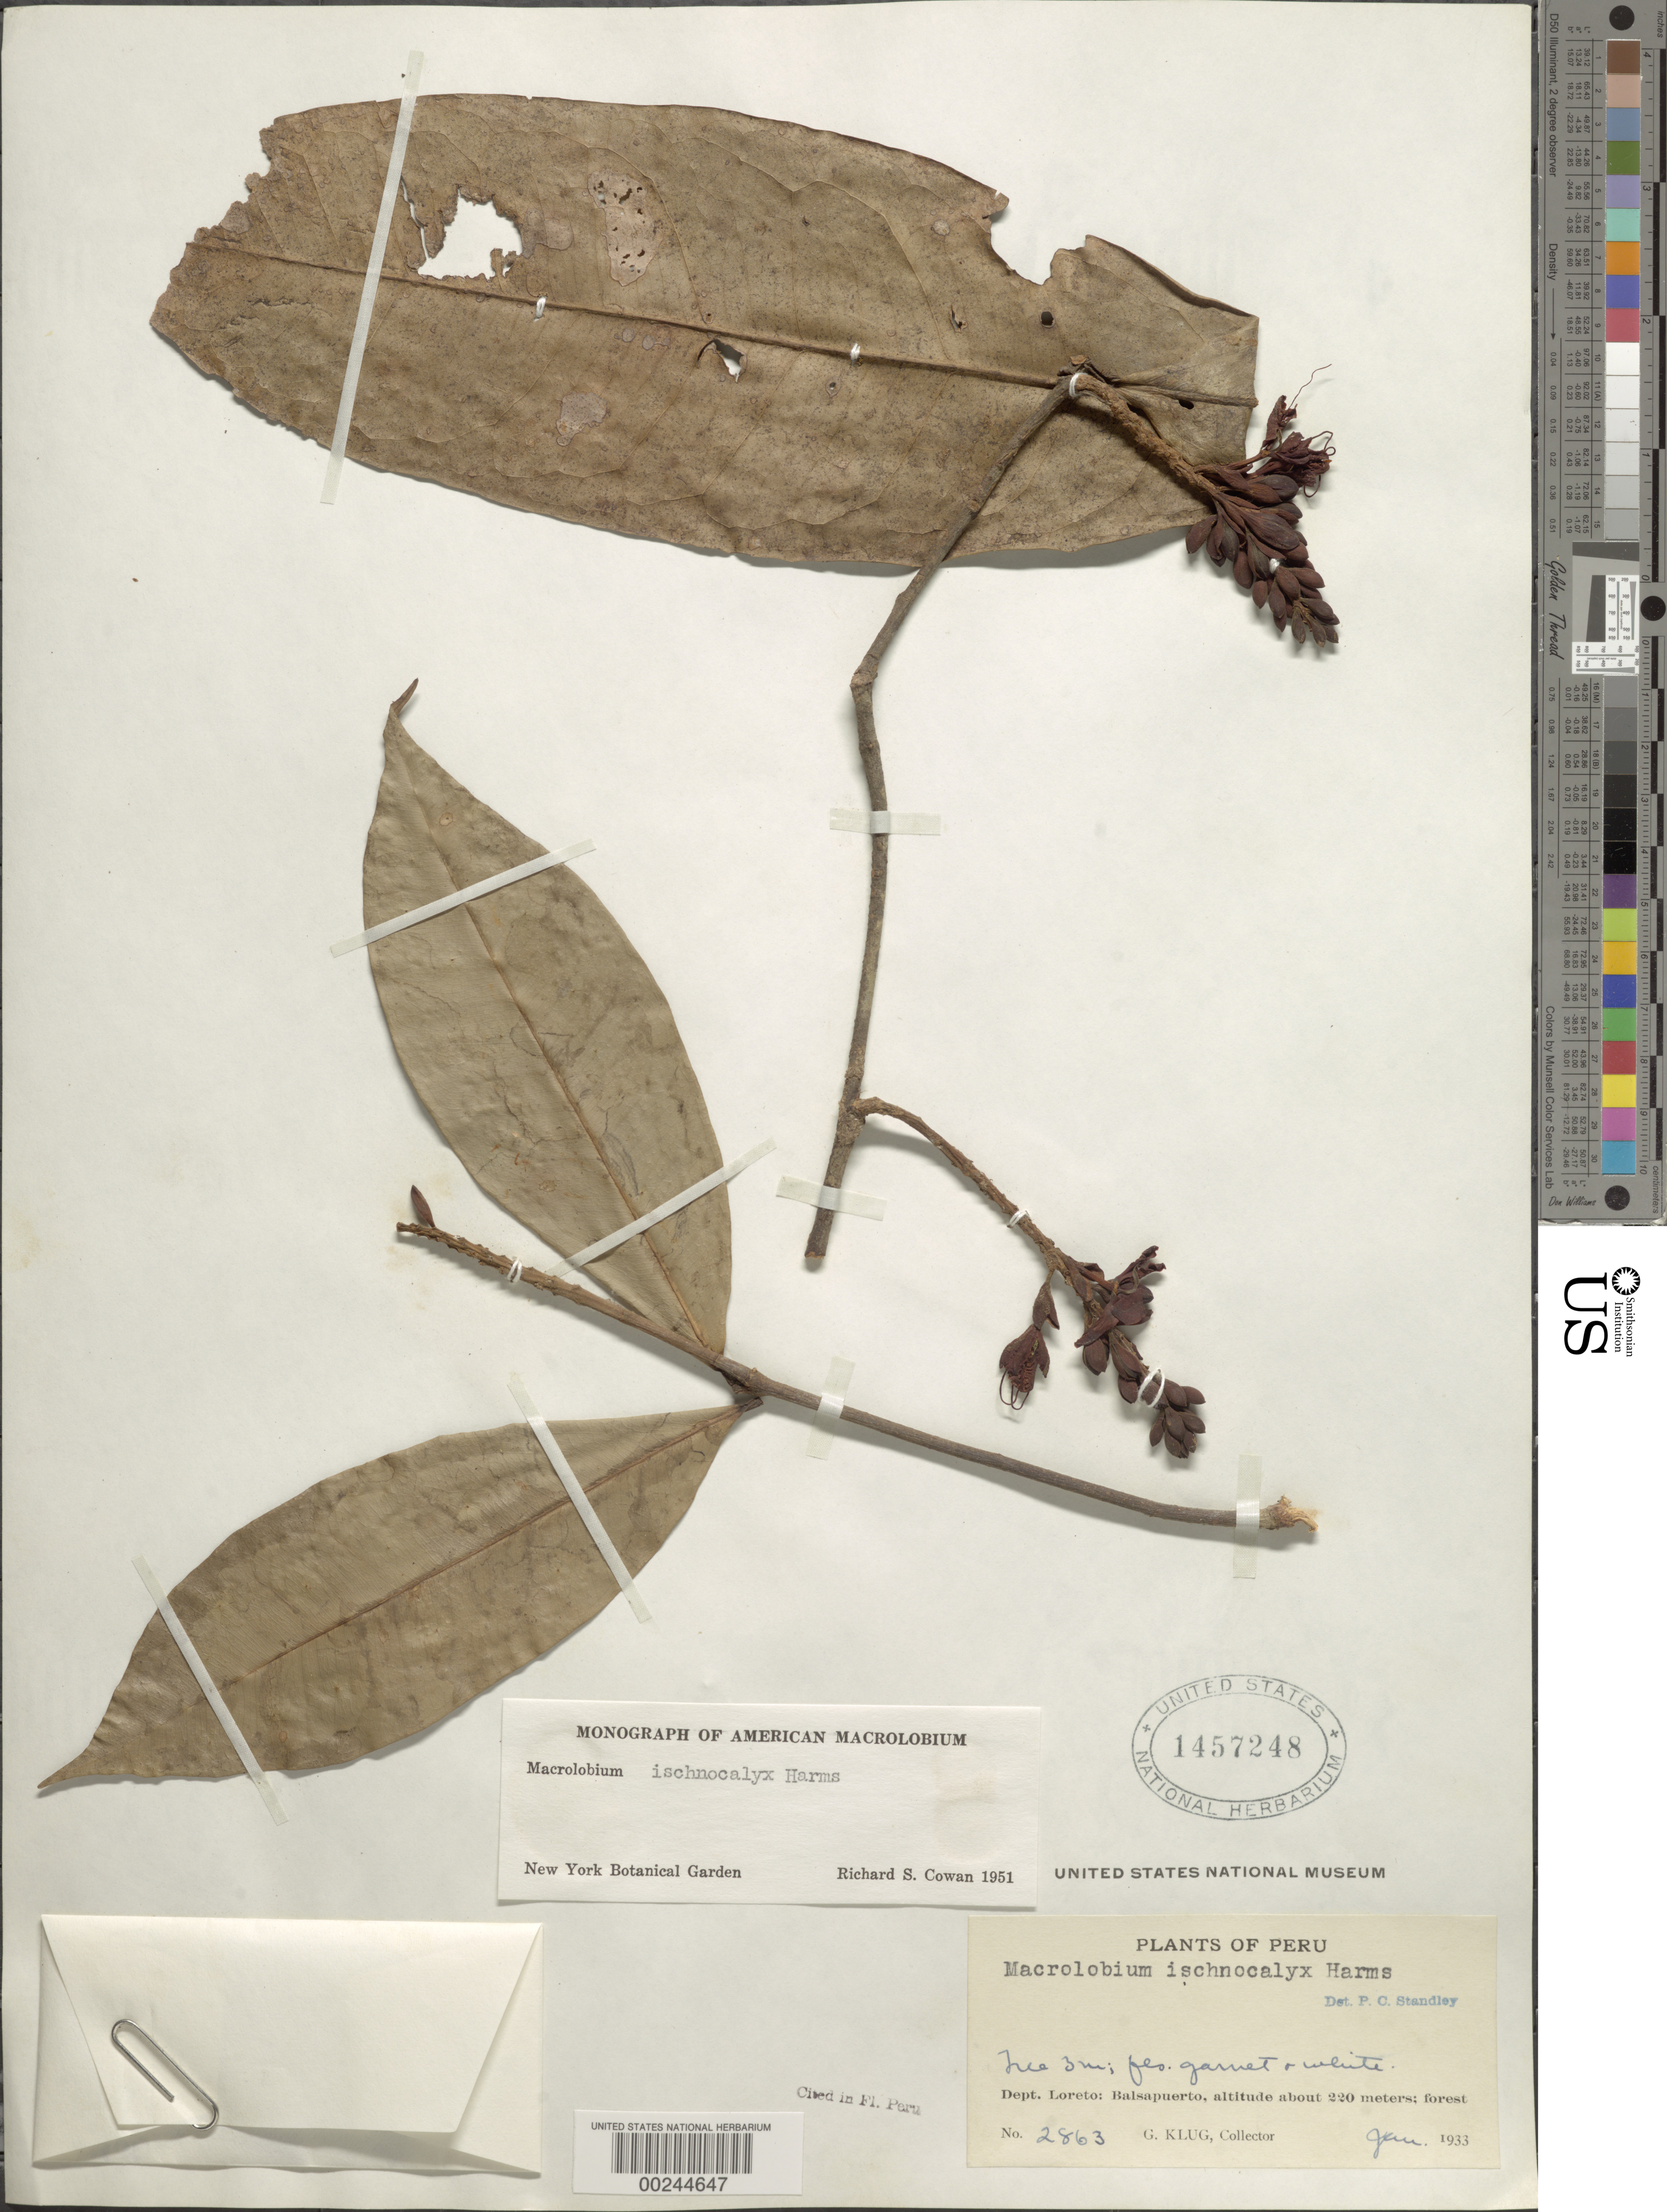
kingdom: Plantae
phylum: Tracheophyta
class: Magnoliopsida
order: Fabales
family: Fabaceae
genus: Macrolobium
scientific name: Macrolobium ischnocalyx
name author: Harms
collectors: G. Klug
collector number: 2863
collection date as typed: Jan 1933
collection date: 1933-01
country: Peru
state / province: Loreto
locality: Balsapuerto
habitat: Forest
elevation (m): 250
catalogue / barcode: US 1457248